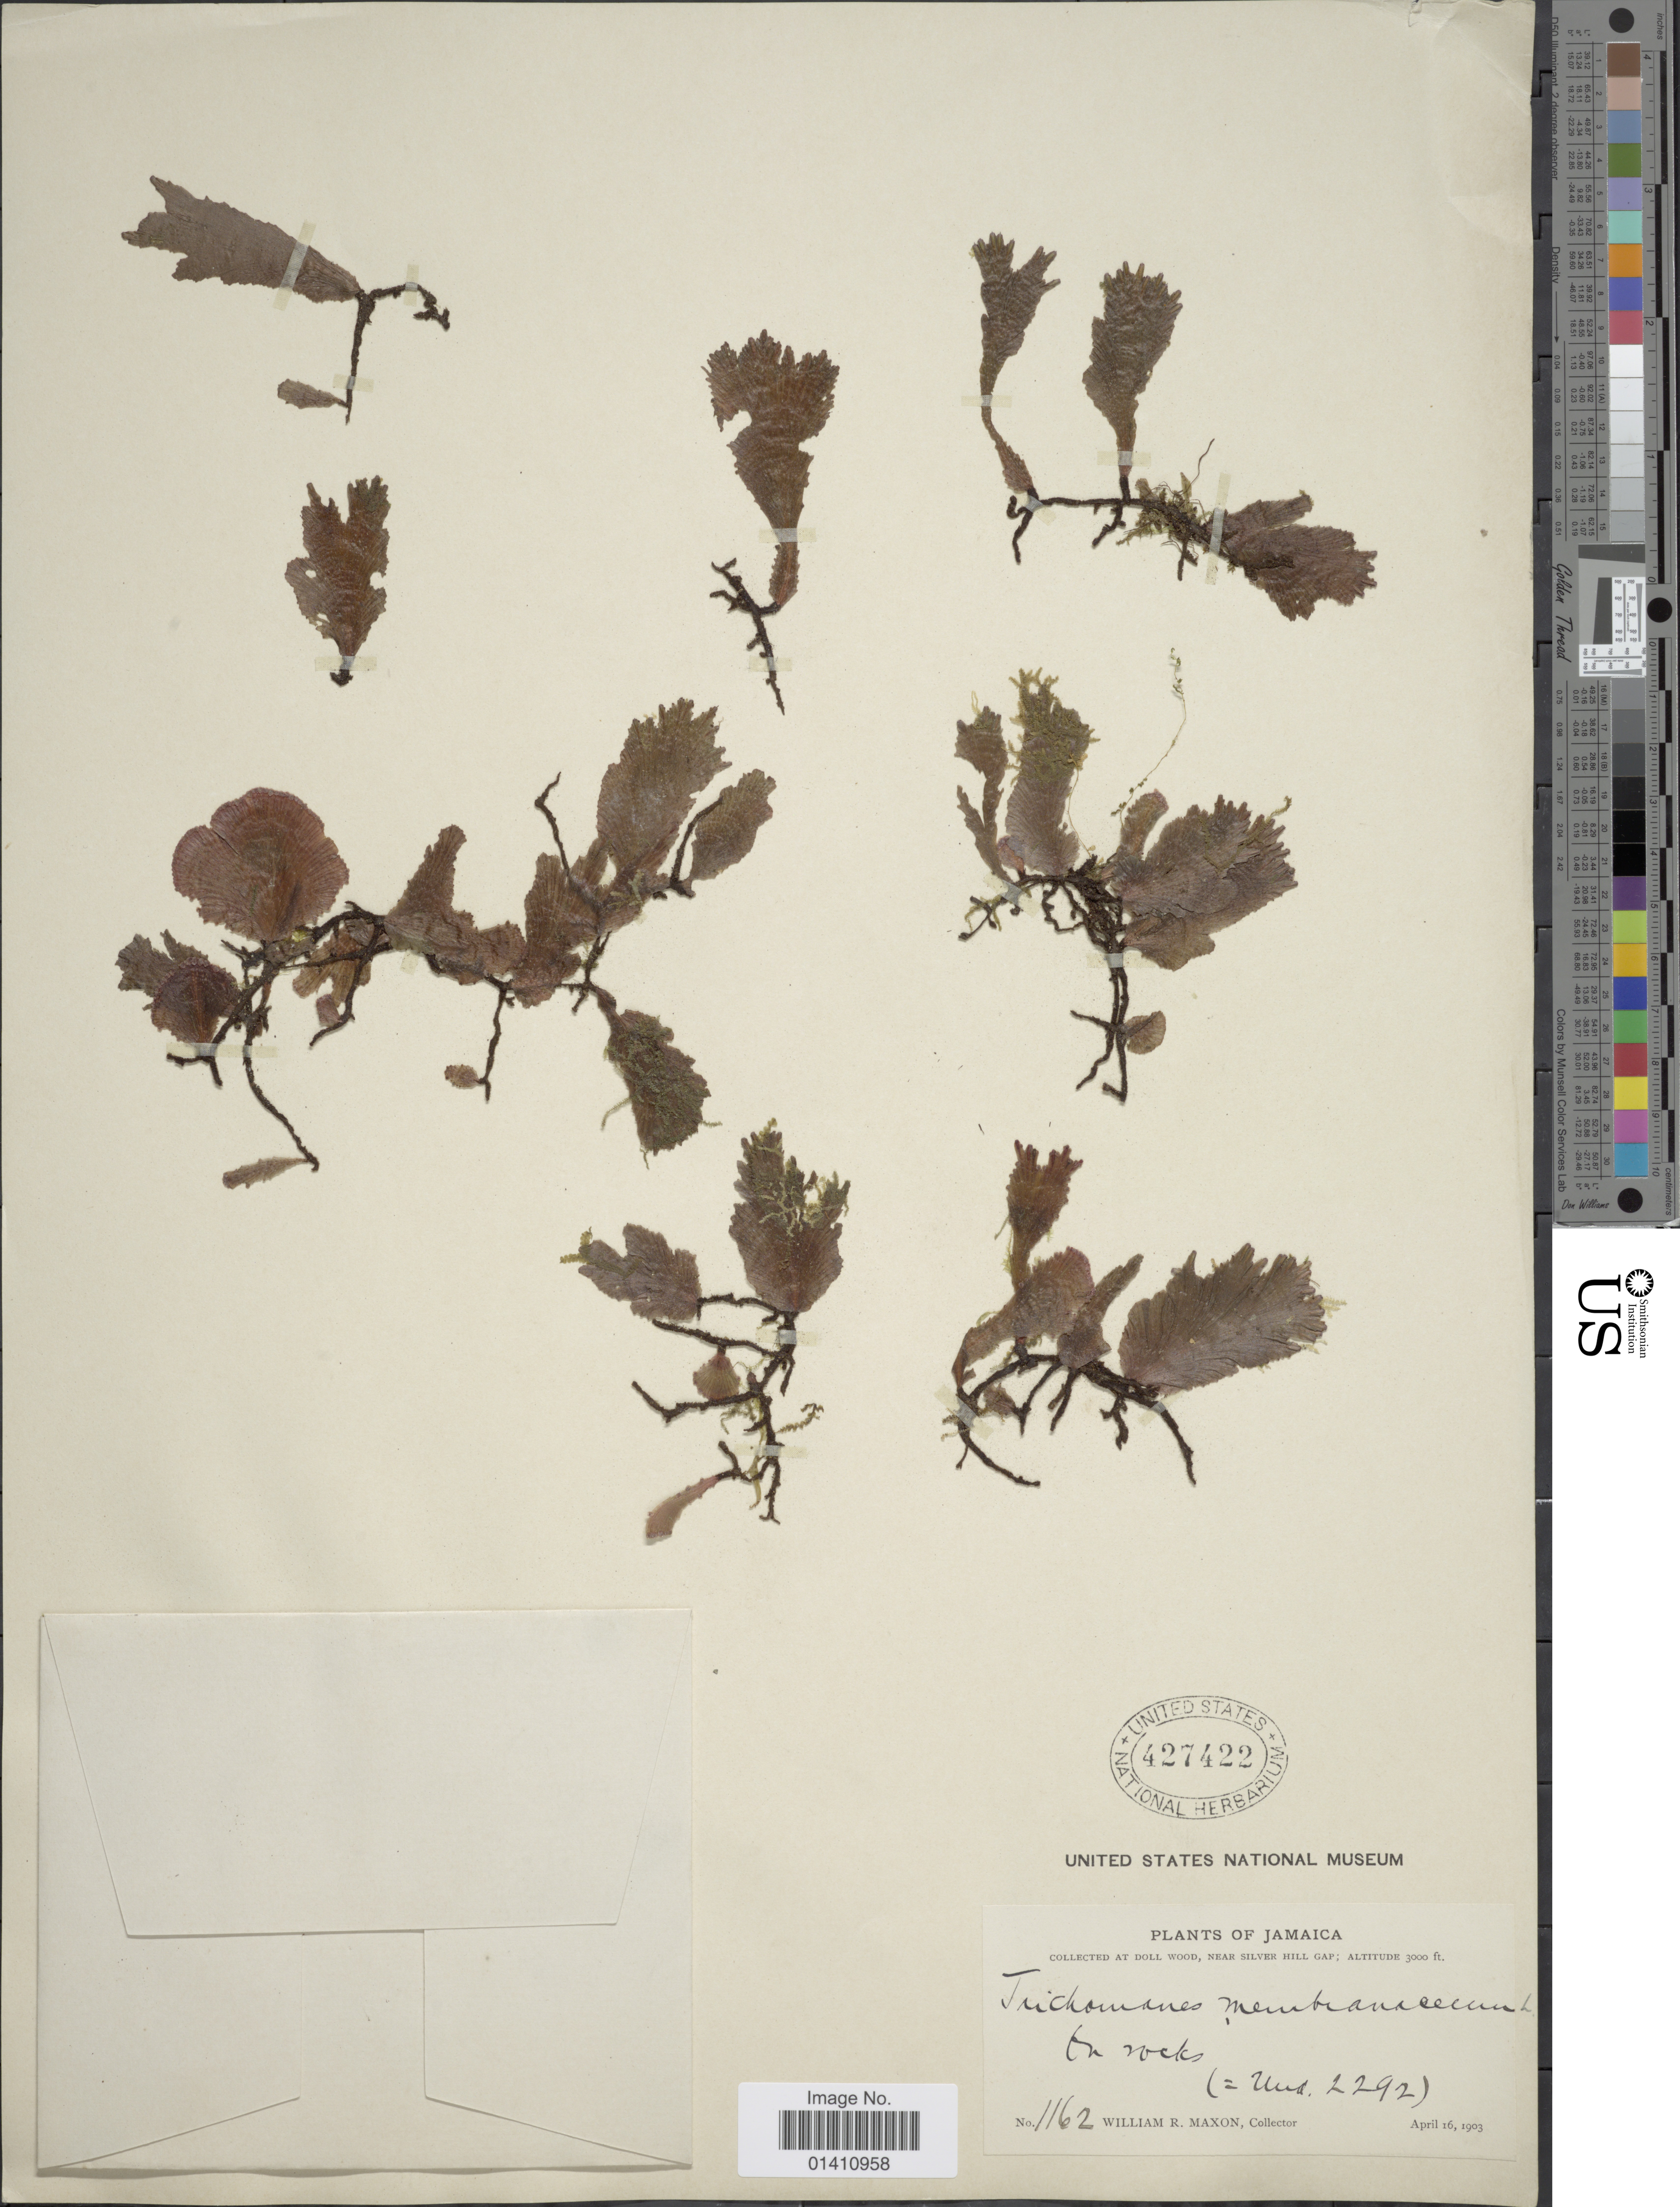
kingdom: Plantae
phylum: Tracheophyta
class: Polypodiopsida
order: Hymenophyllales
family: Hymenophyllaceae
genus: Didymoglossum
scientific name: Didymoglossum membranaceum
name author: (L.) Vareschi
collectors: W. R. Maxon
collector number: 1162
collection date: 1903-04-16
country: Jamaica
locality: Doll Wood, near Silver Hill Gap.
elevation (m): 914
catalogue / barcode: US 427422